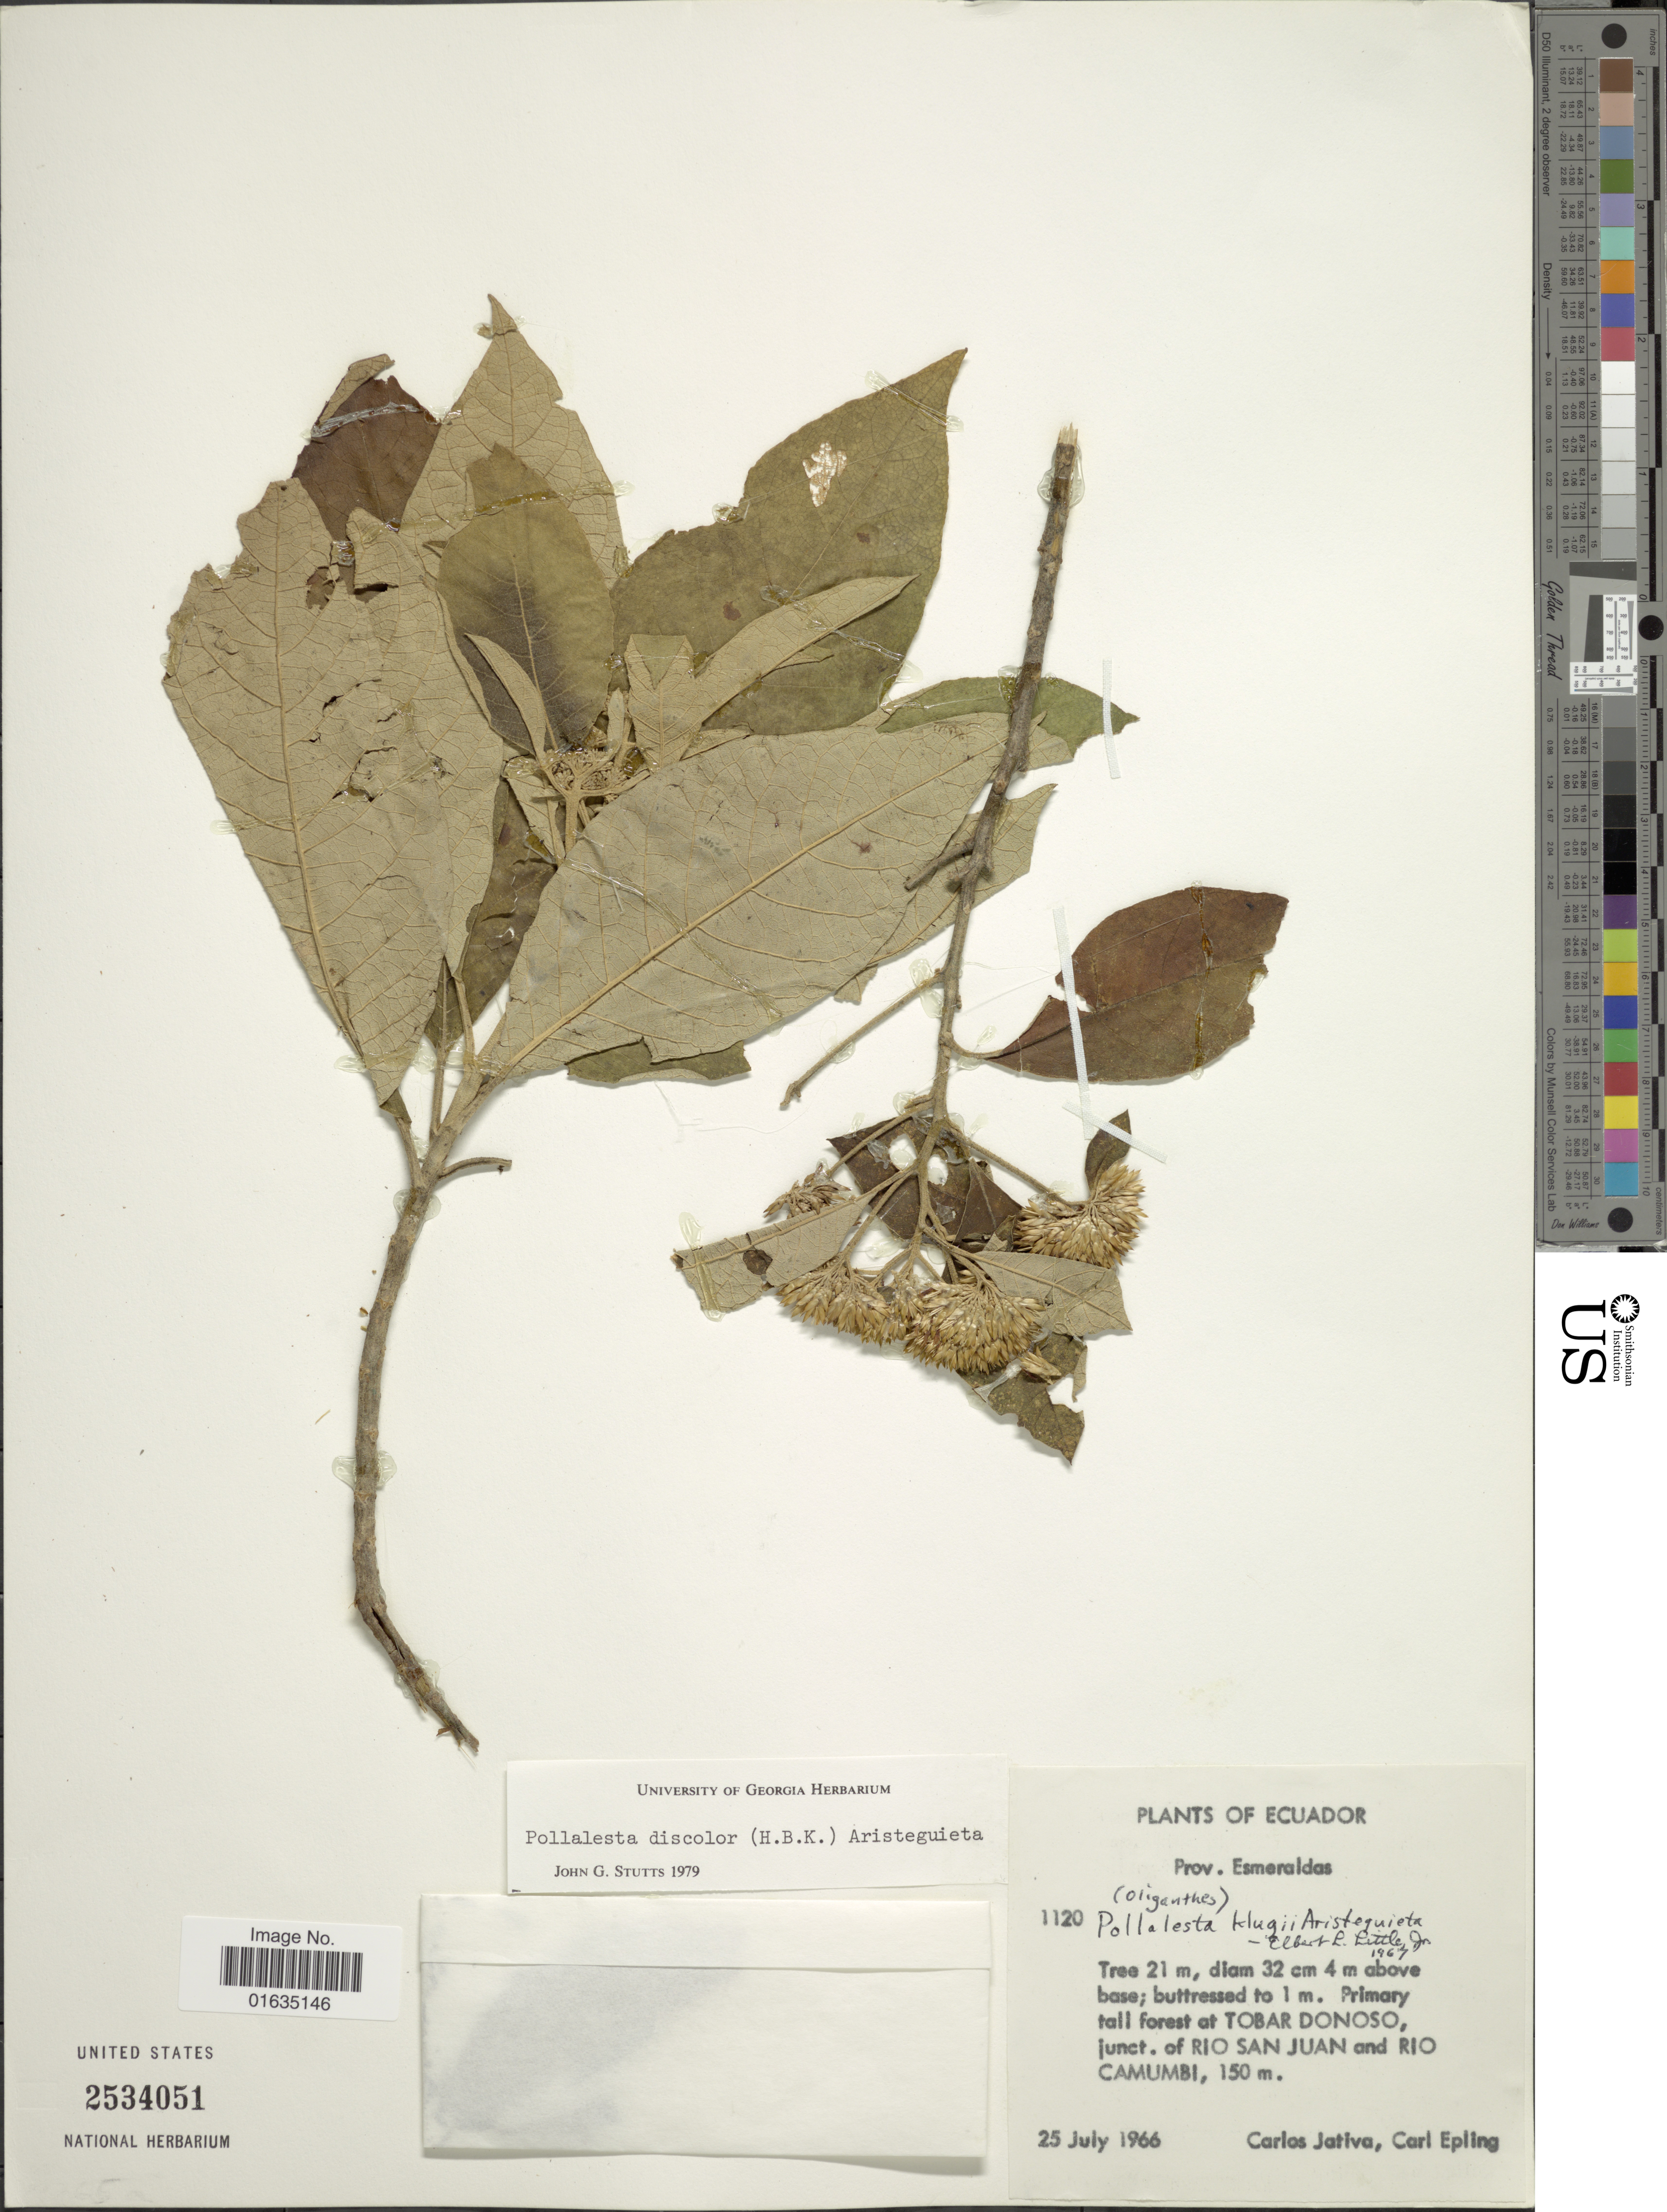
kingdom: Plantae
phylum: Tracheophyta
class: Magnoliopsida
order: Asterales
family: Asteraceae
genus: Pollalesta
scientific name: Pollalesta discolor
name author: (Kunth) Aristeg.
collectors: C. D. Játiva & C. C. Epling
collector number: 1120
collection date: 1966-07-25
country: Ecuador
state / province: Esmeraldas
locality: Prov. Esmeraldas, Tobar Donoso, junct. of Rio San Juan and Rio Camumbi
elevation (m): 150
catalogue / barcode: US 2534051